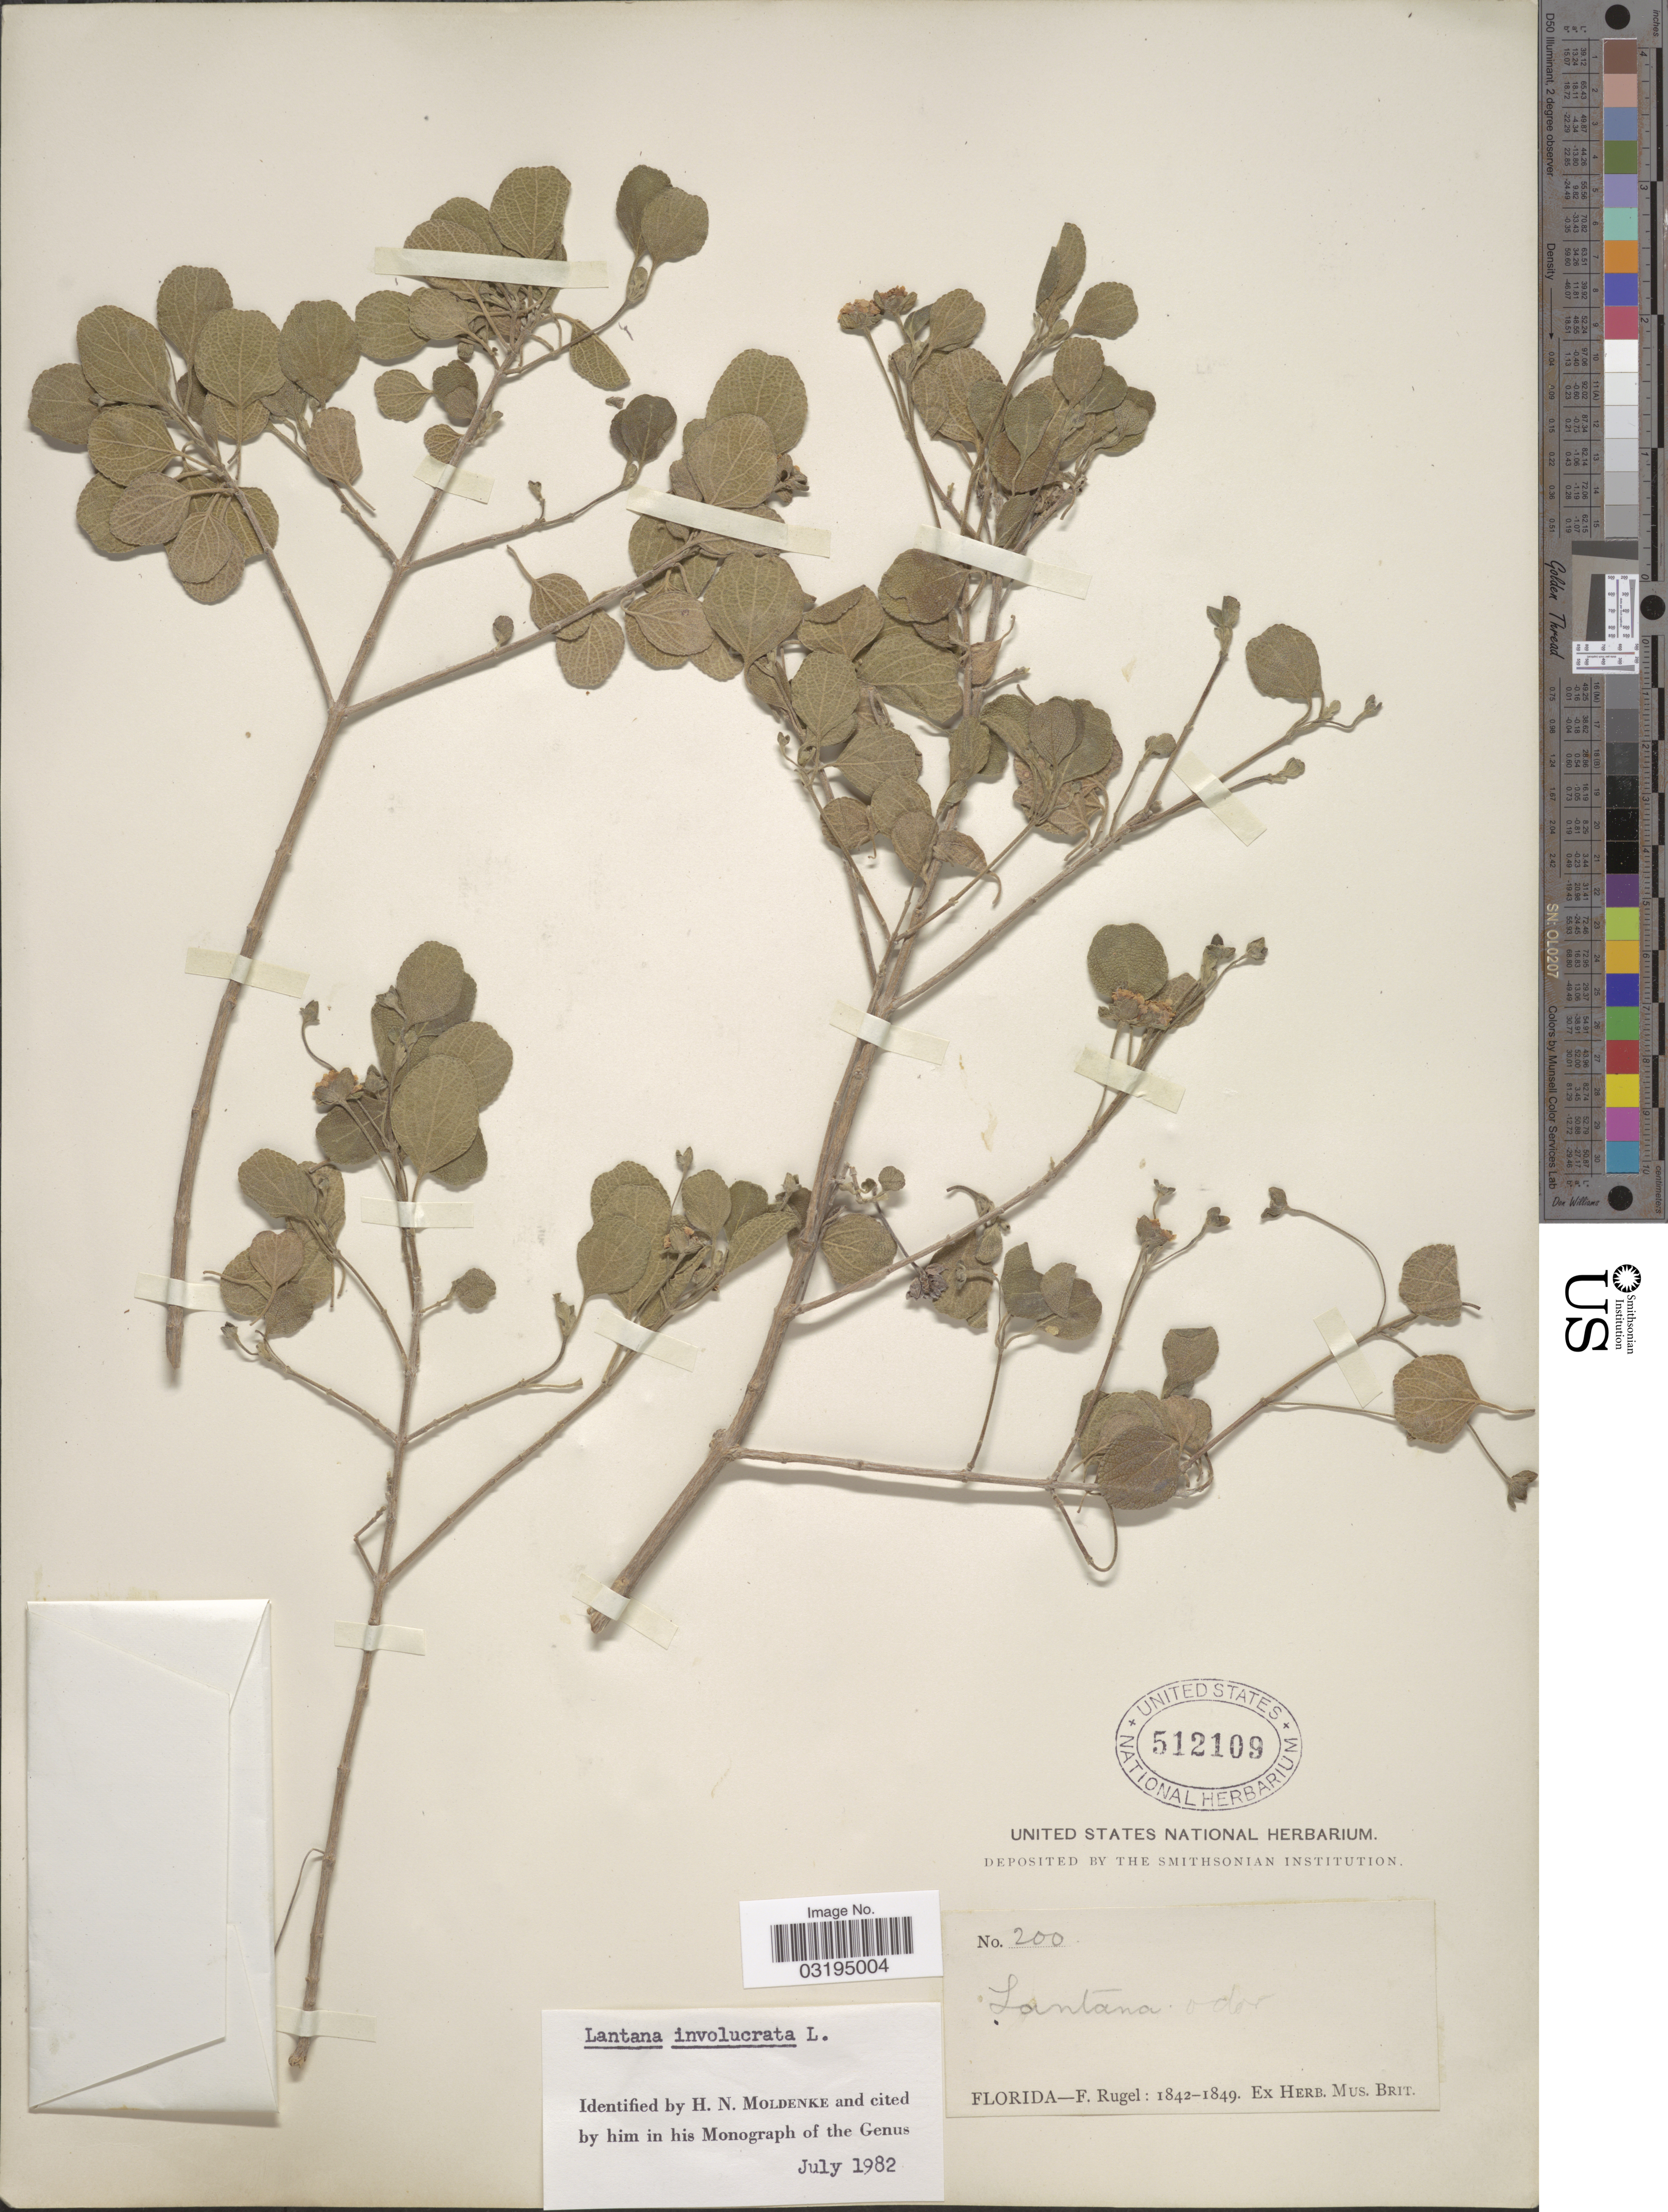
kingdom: Plantae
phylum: Tracheophyta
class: Magnoliopsida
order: Lamiales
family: Verbenaceae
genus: Lantana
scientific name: Lantana involucrata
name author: L.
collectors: F. Rugel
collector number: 200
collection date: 1842/1849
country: United States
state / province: Florida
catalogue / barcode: US 512109